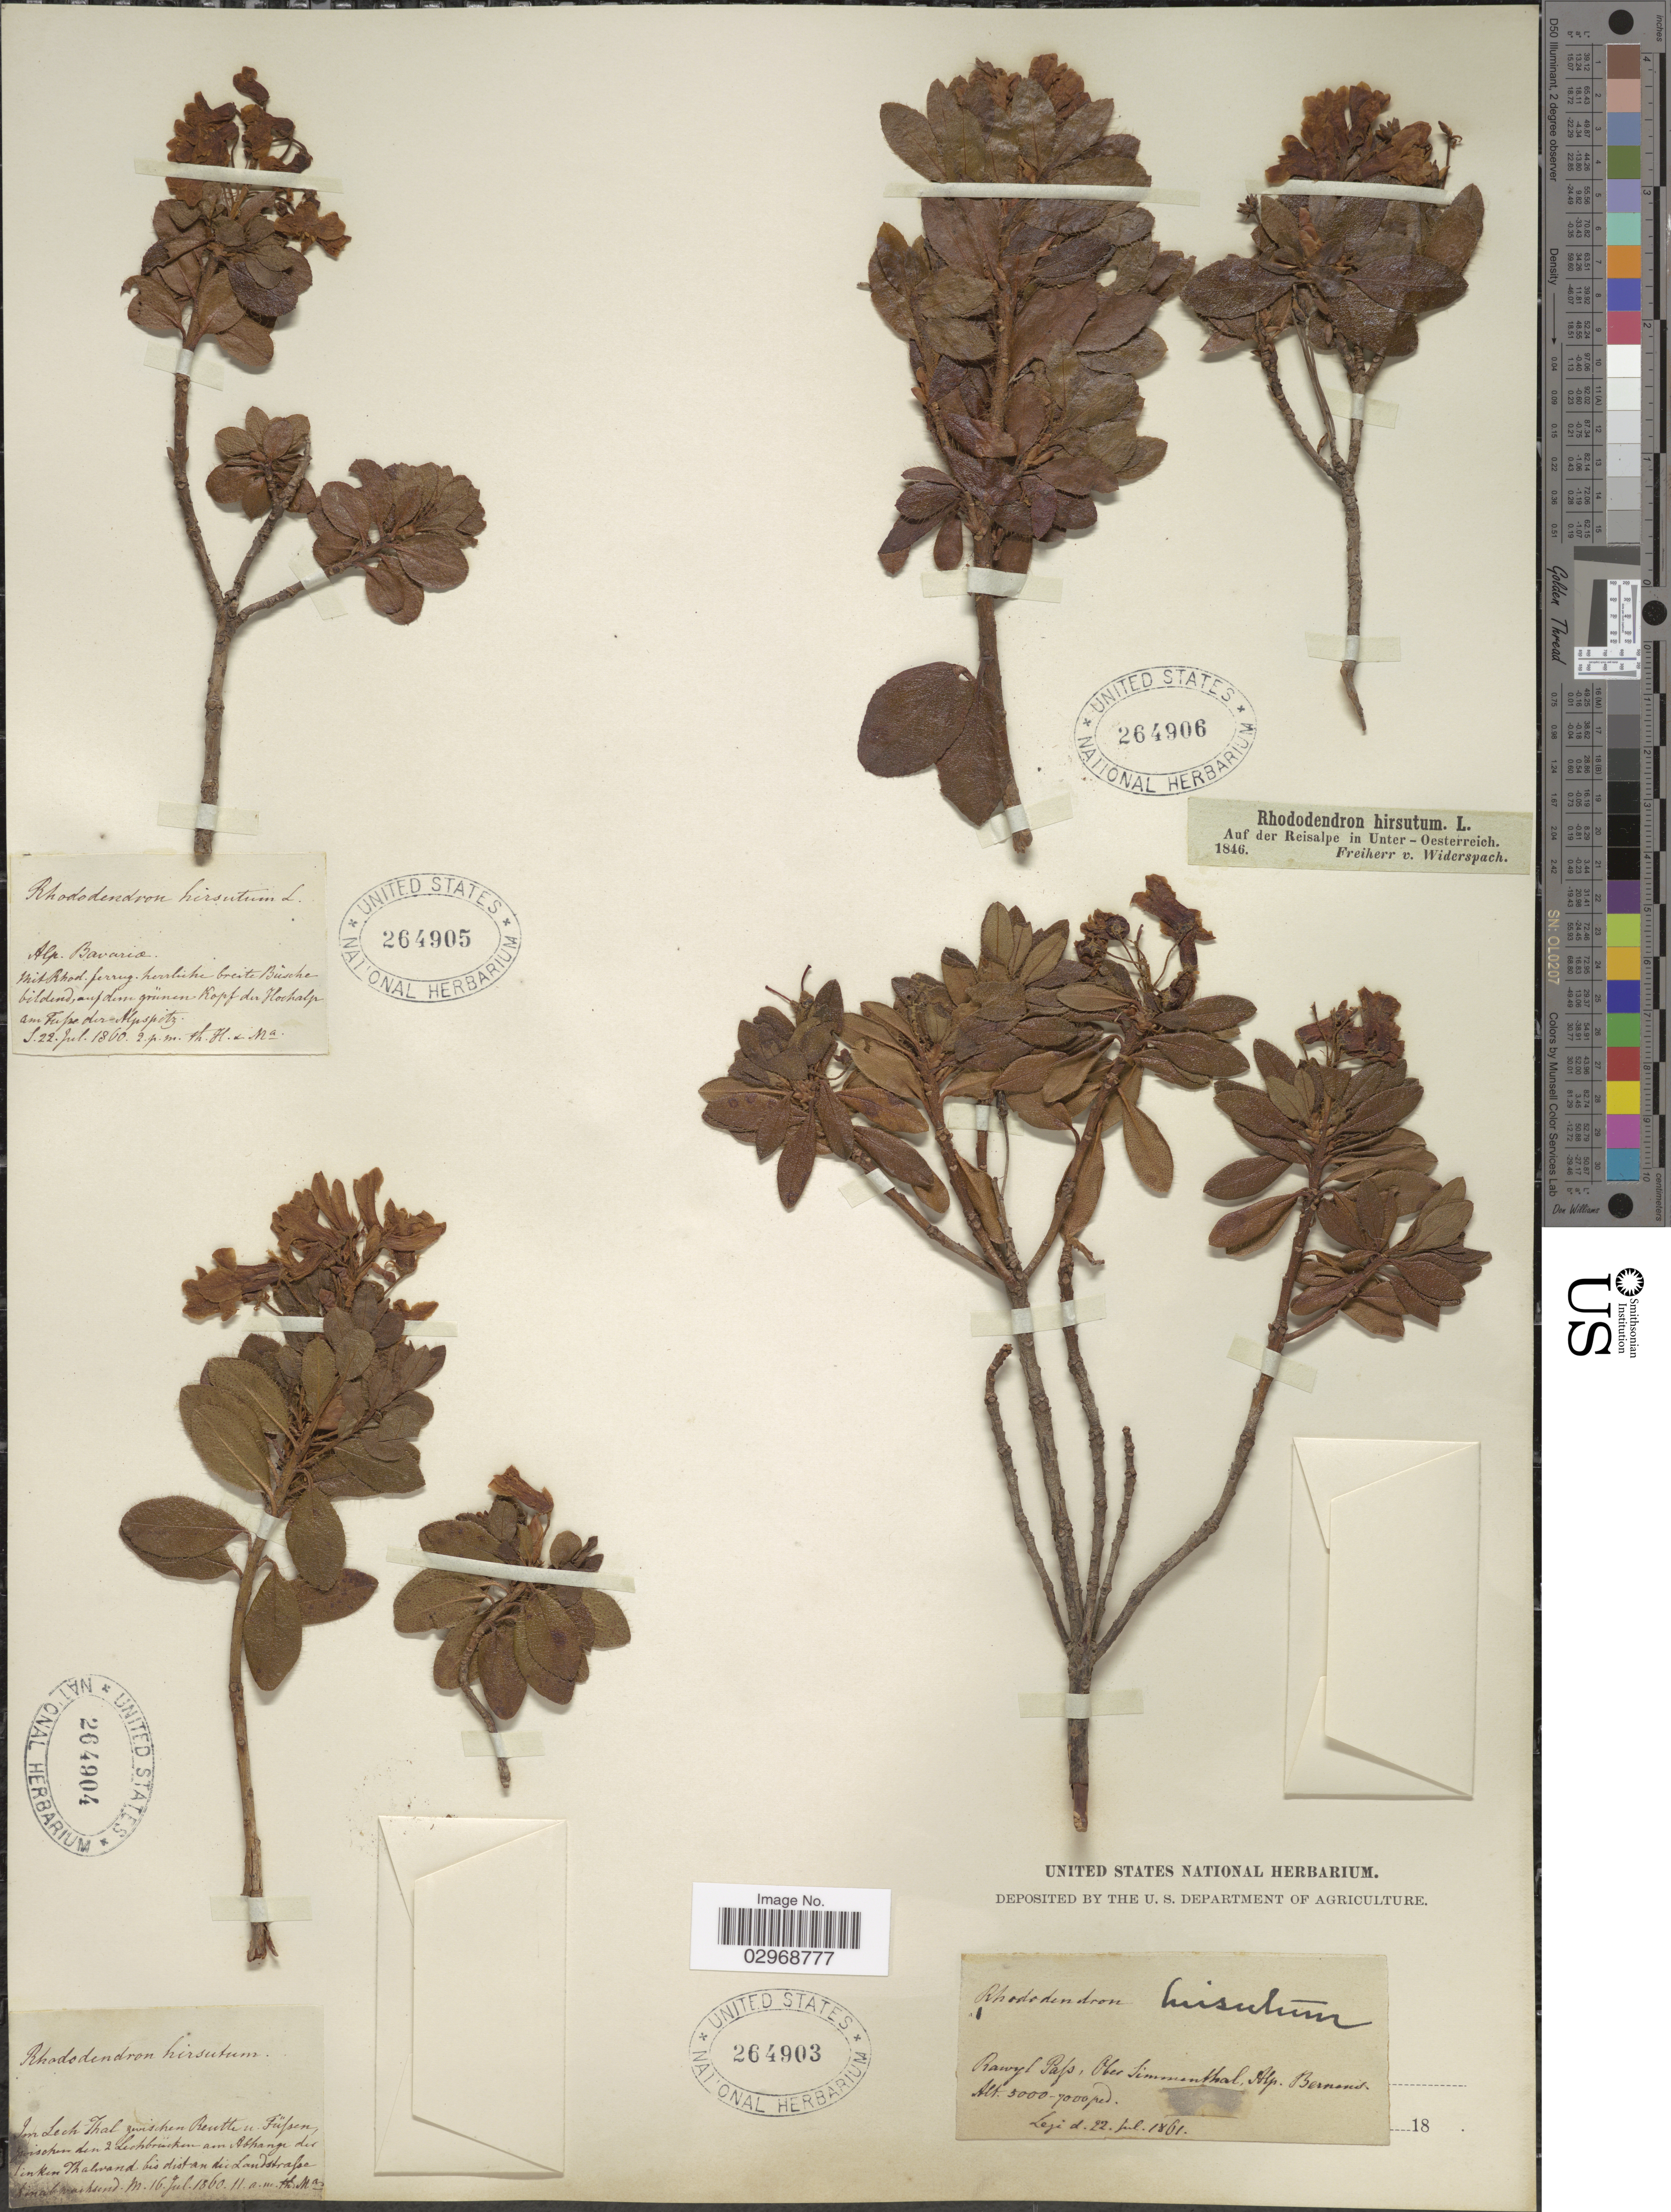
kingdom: Plantae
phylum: Tracheophyta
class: Magnoliopsida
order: Ericales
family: Ericaceae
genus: Rhododendron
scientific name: Rhododendron hirsutum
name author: L.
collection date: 1861-07-22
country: Switzerland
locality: Rawyl Pass, Ober Simmenthal, Alp. Bernens.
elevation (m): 1524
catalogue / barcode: US 264903-2